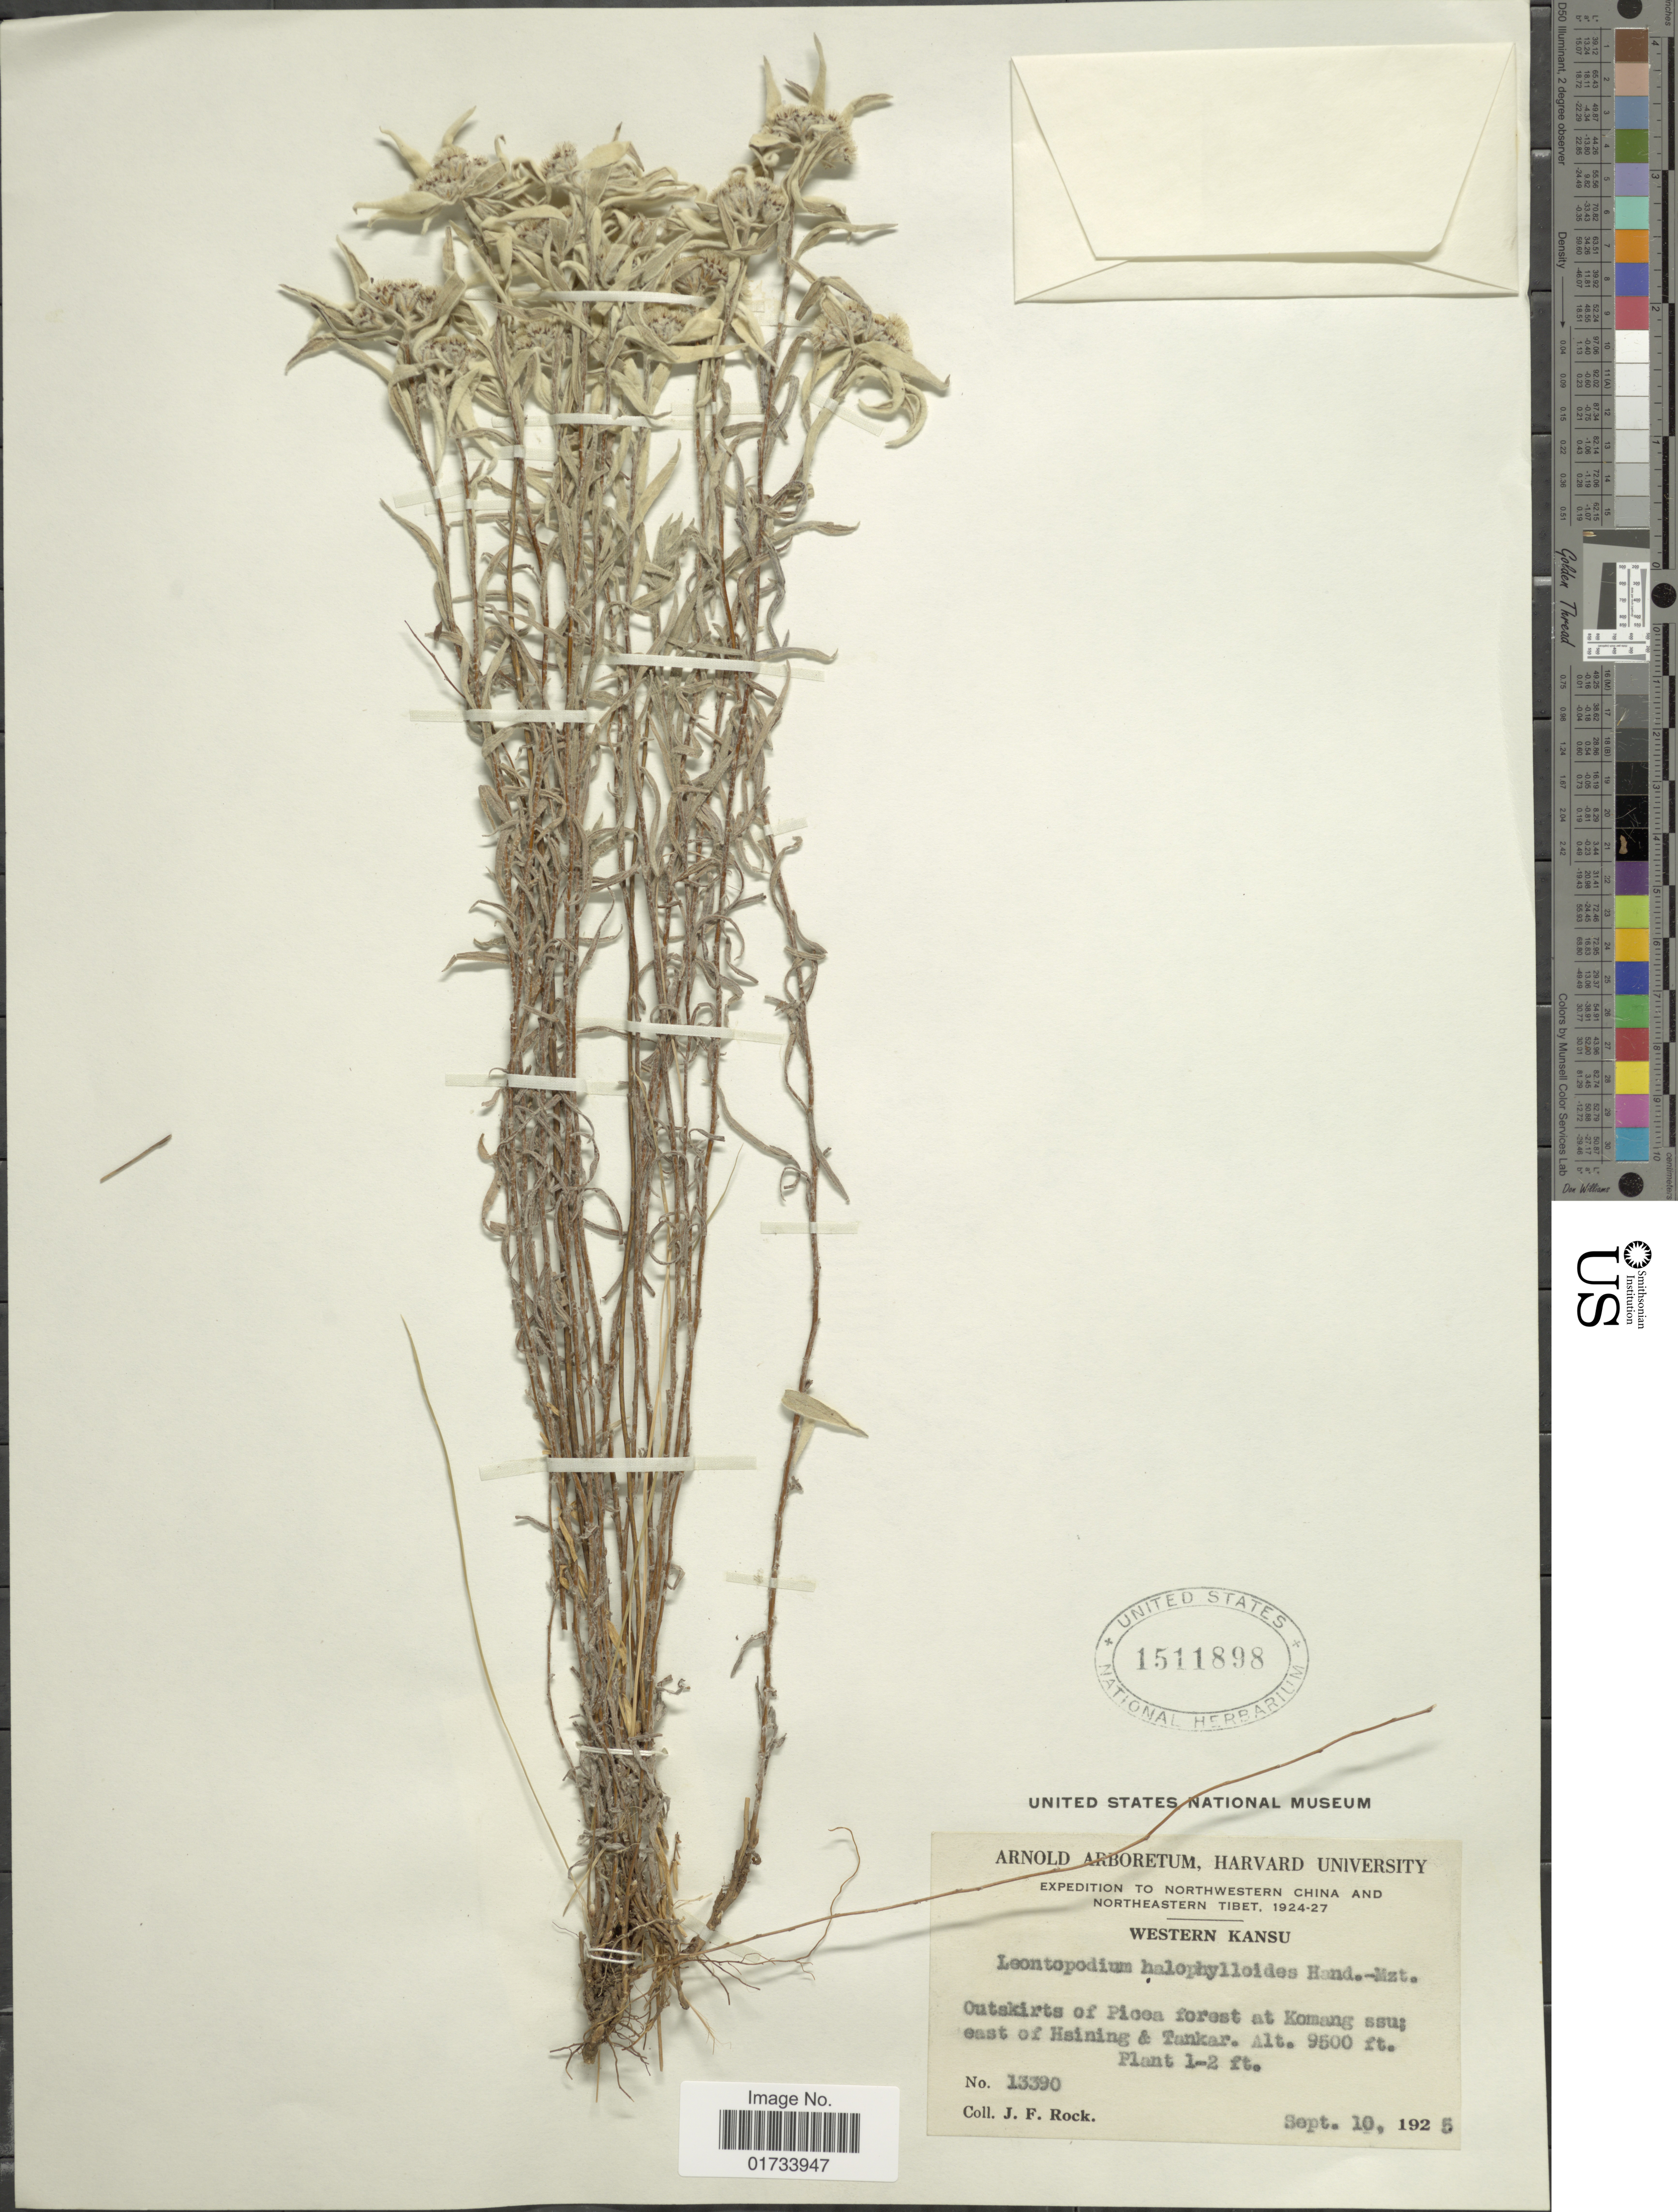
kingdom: Plantae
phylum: Tracheophyta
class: Magnoliopsida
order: Asterales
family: Asteraceae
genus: Leontopodium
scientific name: Leontopodium haplophylloides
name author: Hand.-Mazz.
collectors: J. Rock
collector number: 13390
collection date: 1925-09-10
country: China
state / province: Gansu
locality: Northwestern China and Northwestern Tibet, Western Kansu, outskirts of Picea forest at Komang ssu; easto of Hsining & Tankar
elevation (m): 2896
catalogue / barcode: US 1511898